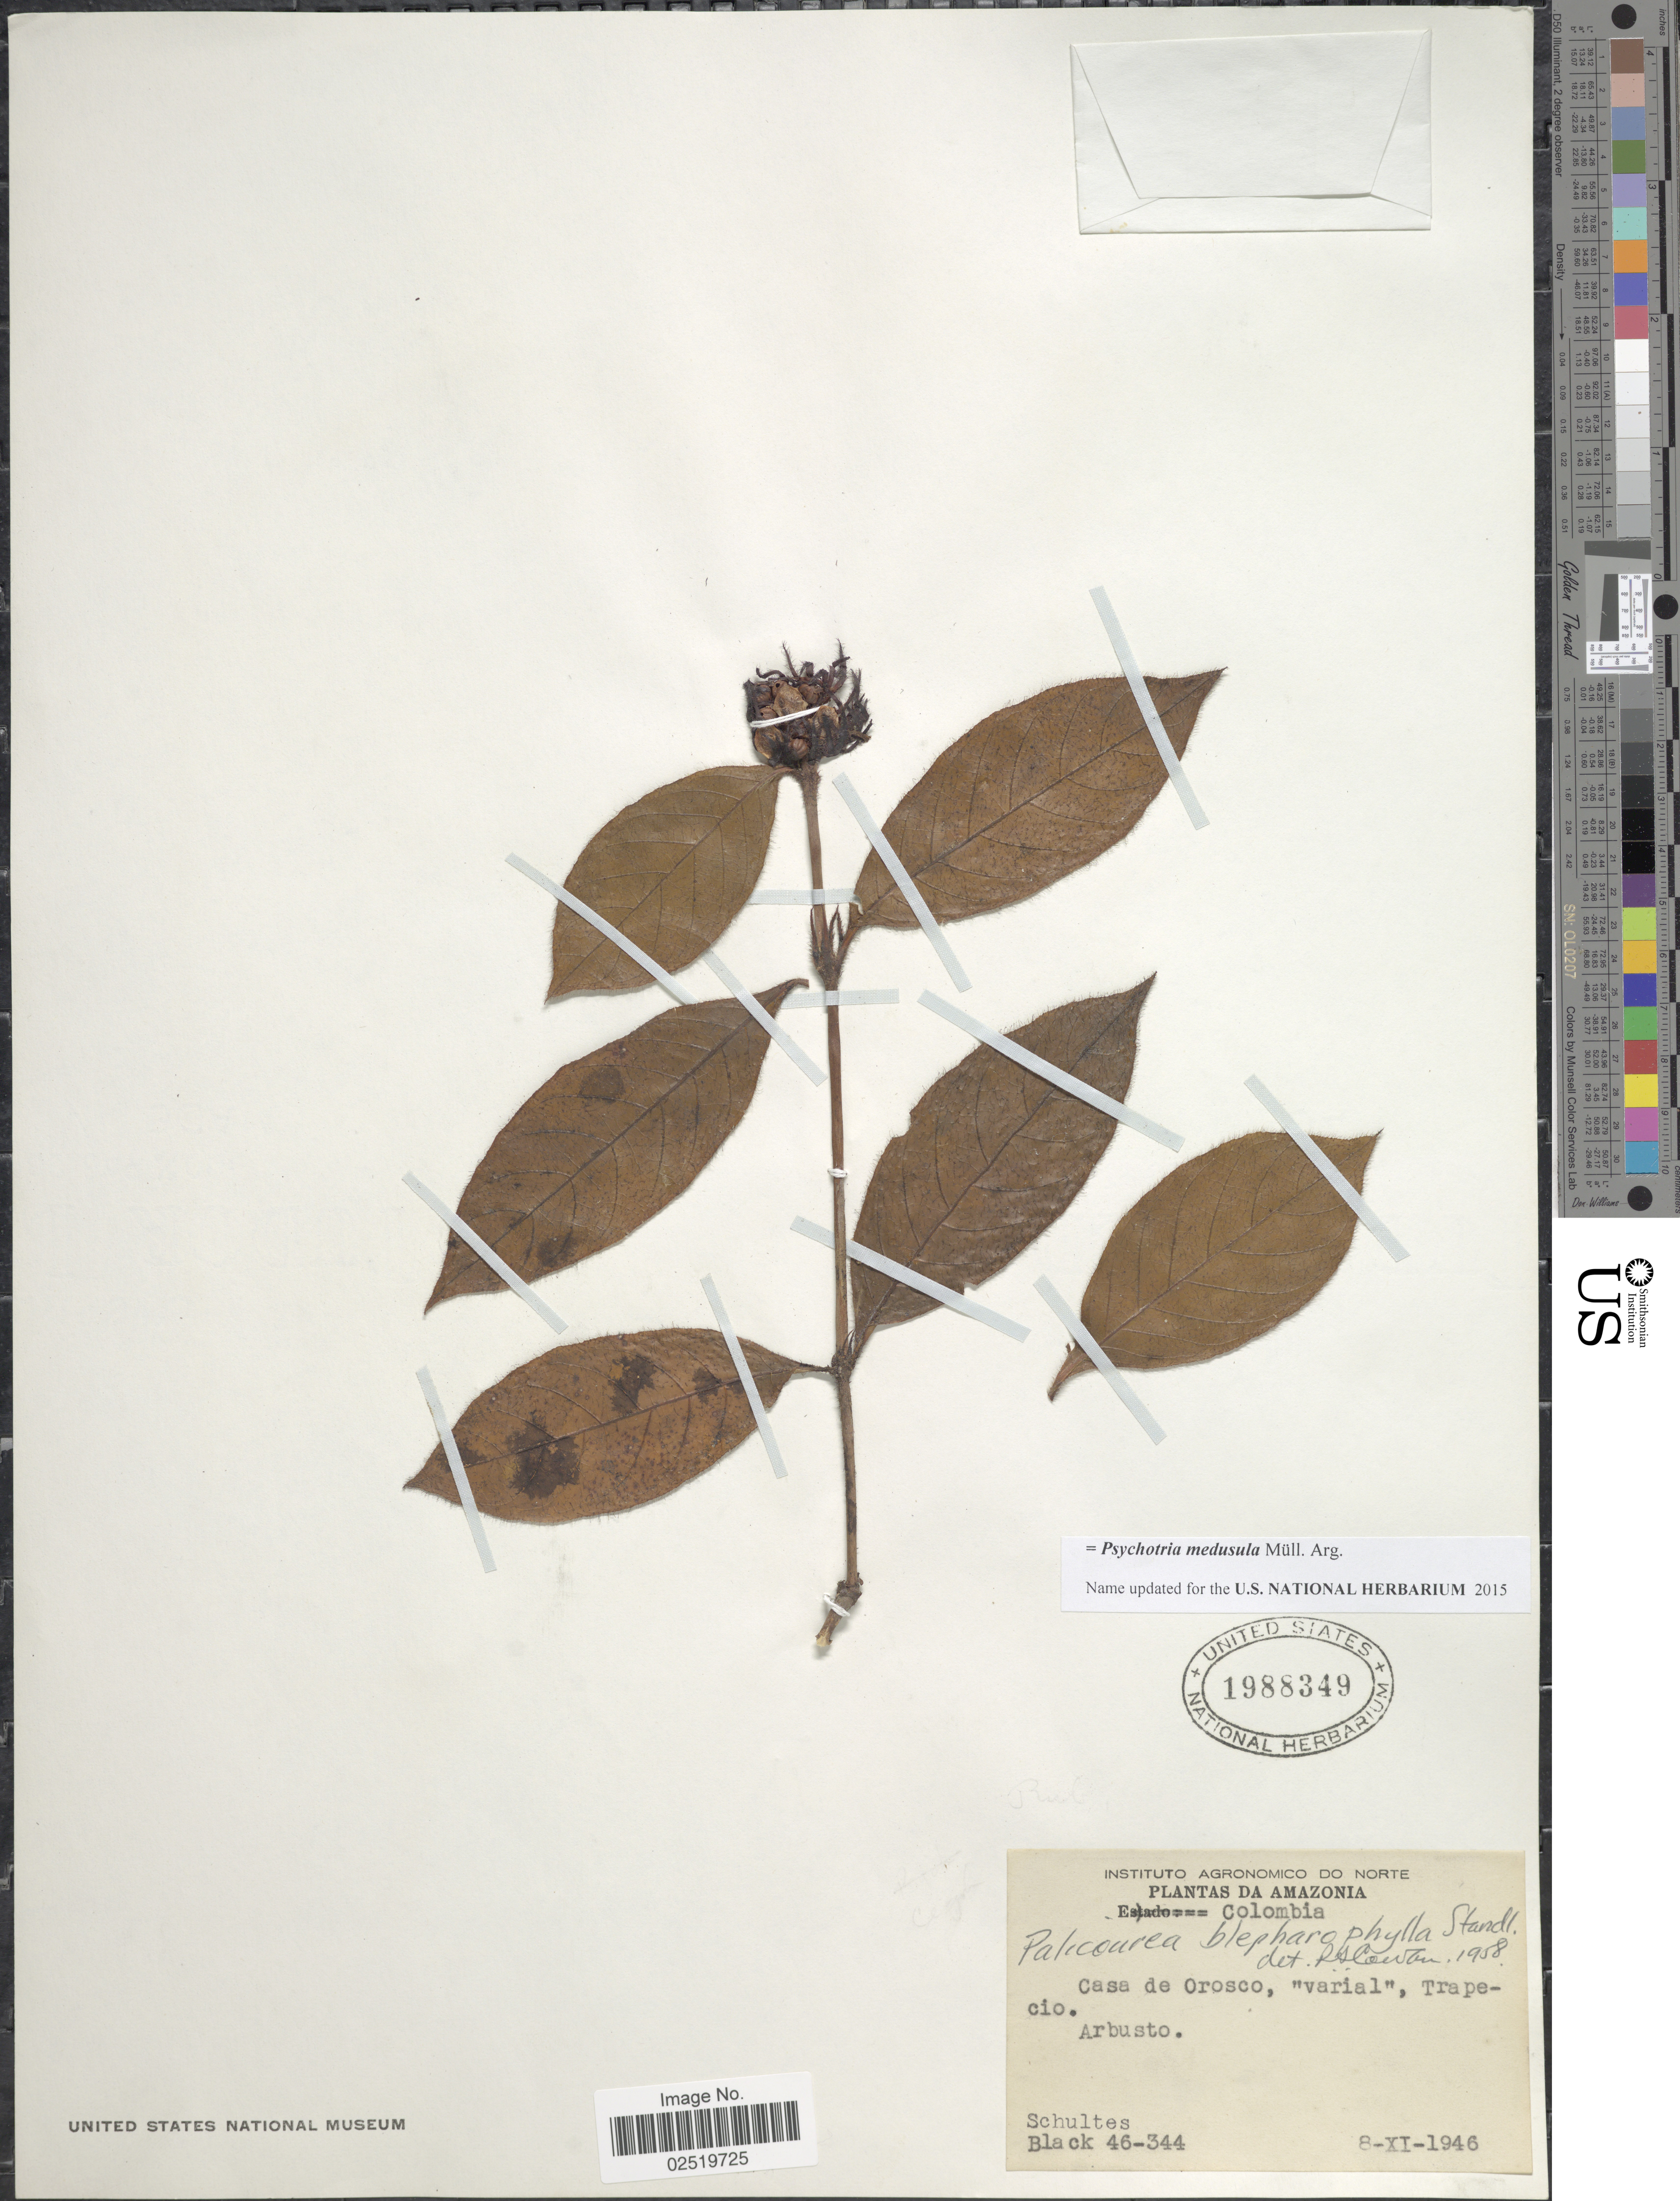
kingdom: Plantae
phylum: Tracheophyta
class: Magnoliopsida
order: Gentianales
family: Rubiaceae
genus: Palicourea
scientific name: Palicourea glabra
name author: (Aubl.) Delprete & J.H. Kirkbr.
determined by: Kirkbride, J. H., Jr.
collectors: -- Black & -- Schultes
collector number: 46-344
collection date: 1946-11-08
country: Colombia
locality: E [unsure placement] Colombia, Casa de Orosco, "varial", Trapecio, Amazonia.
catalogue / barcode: US 1988349